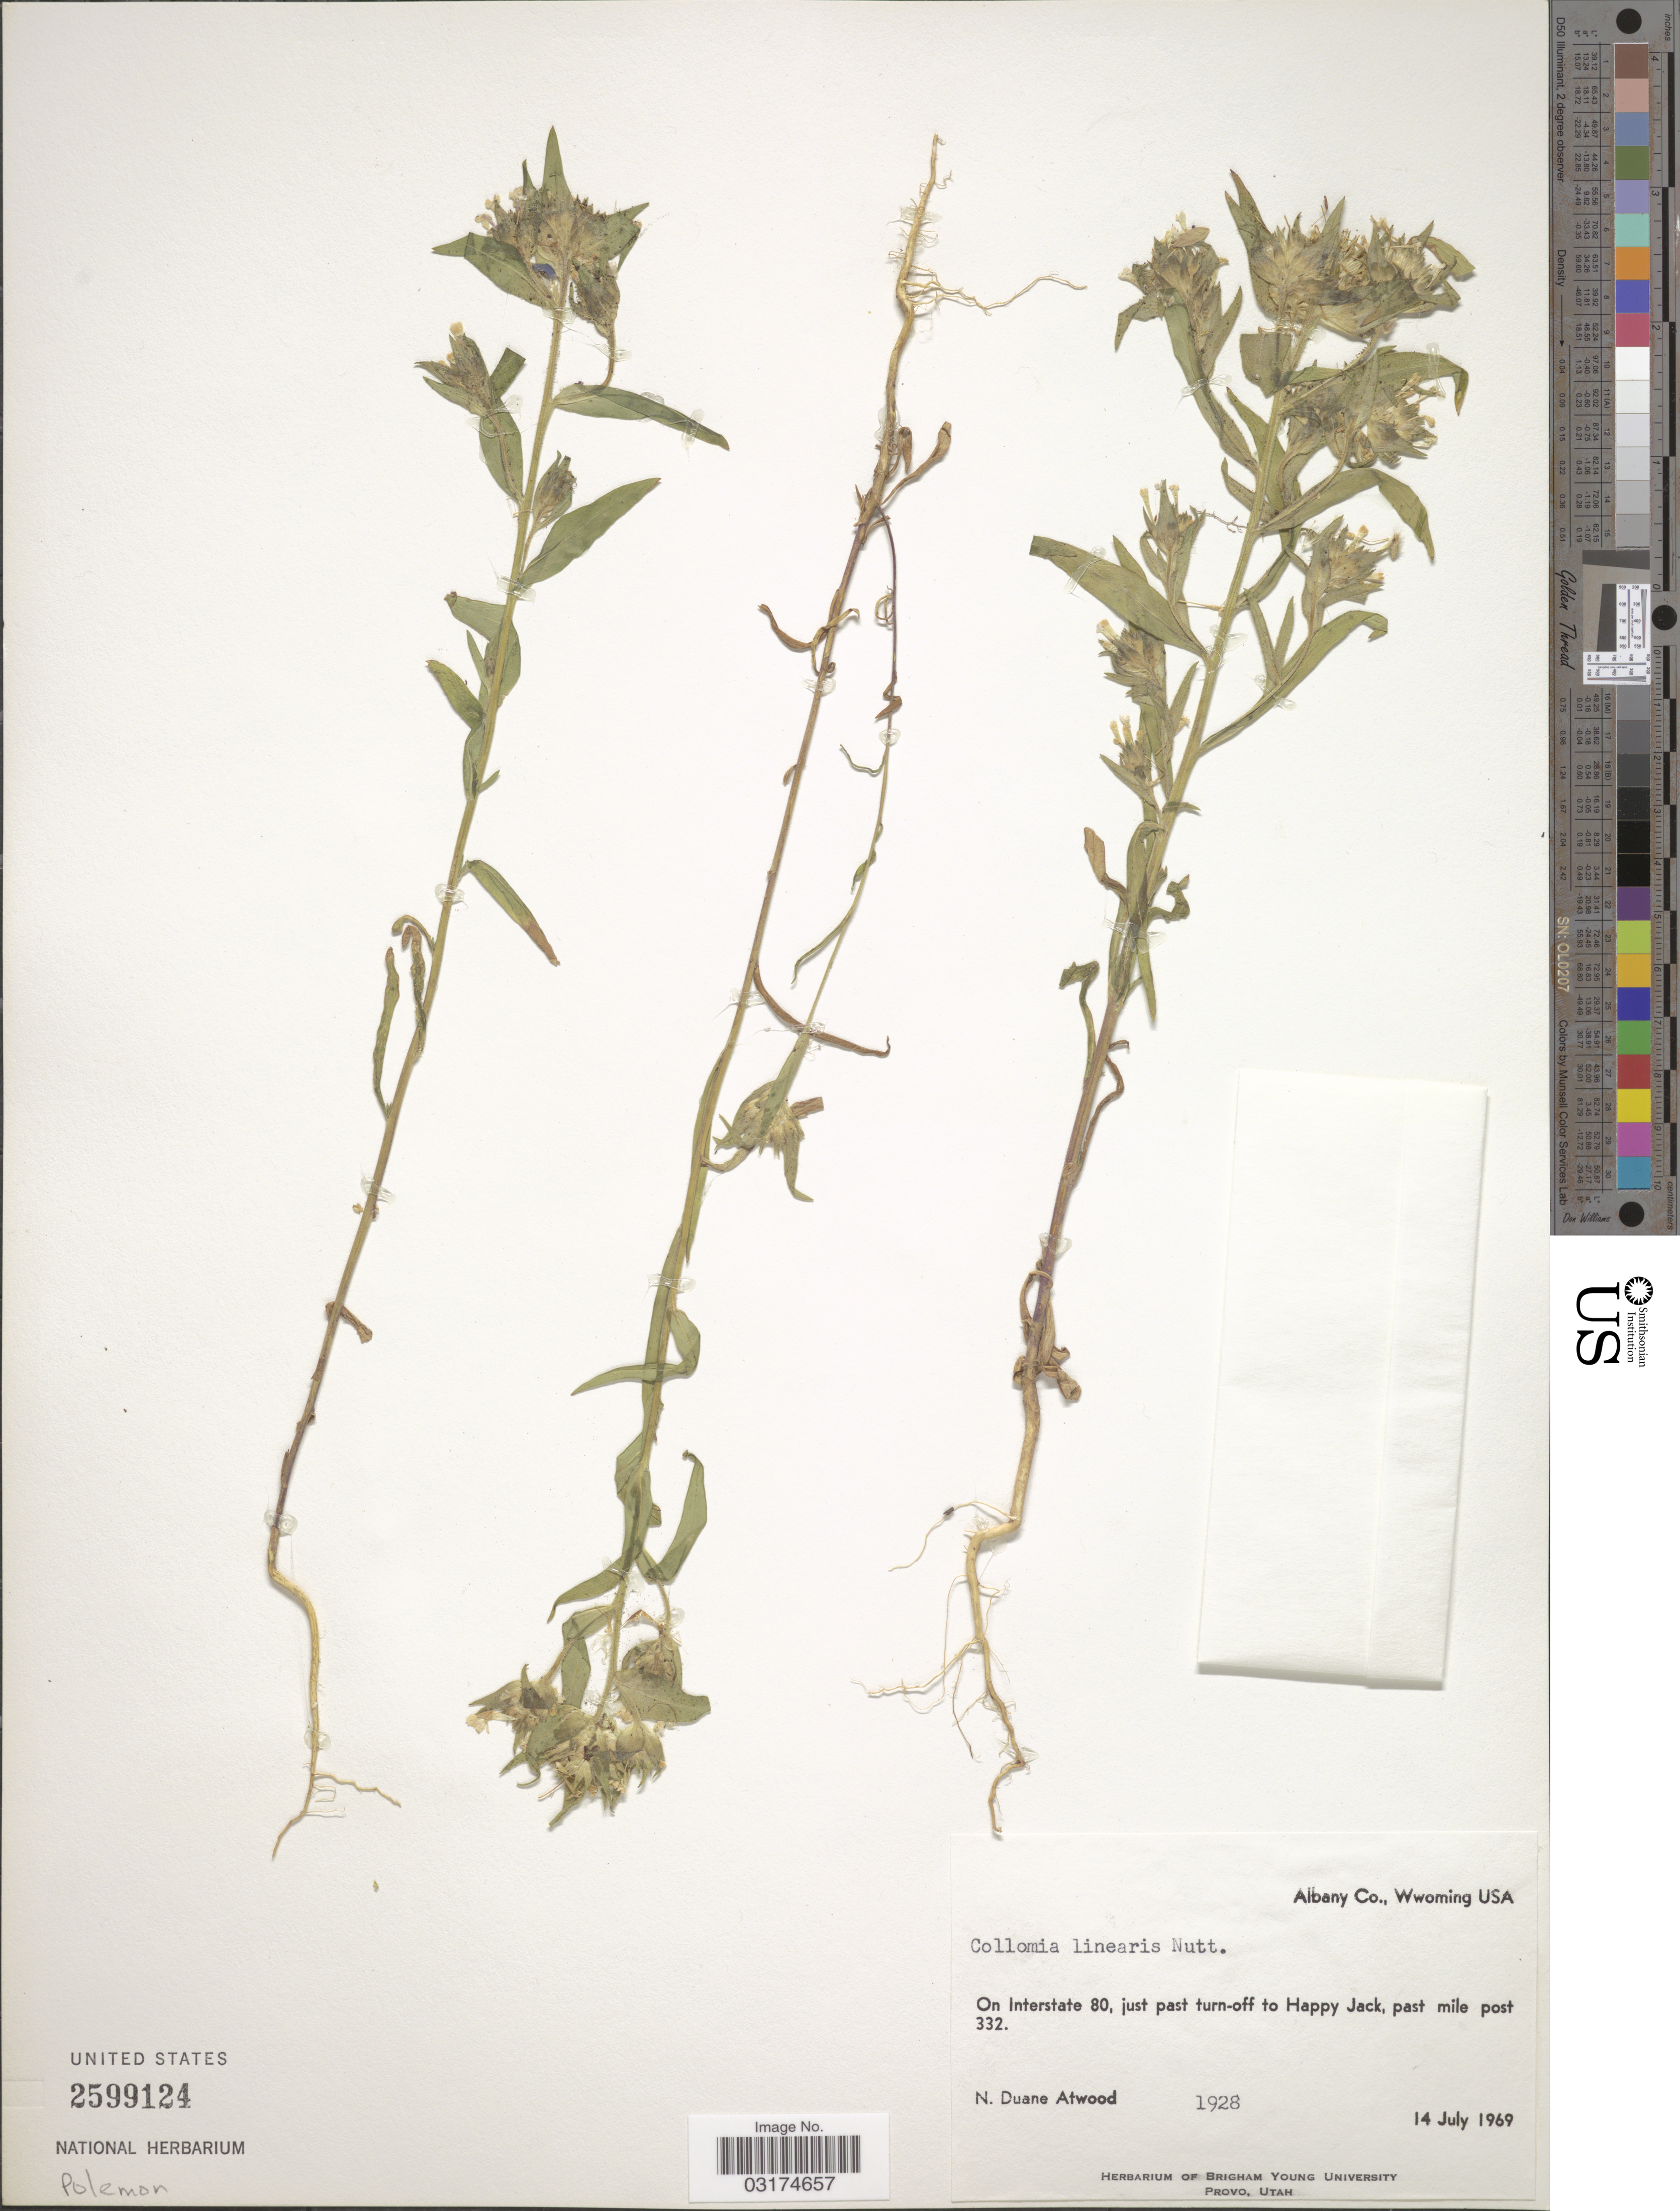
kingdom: Plantae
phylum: Tracheophyta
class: Magnoliopsida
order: Ericales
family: Polemoniaceae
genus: Collomia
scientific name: Collomia linearis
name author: Nutt.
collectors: N. Atwood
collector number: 1928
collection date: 1969-07-14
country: United States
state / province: Wyoming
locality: On Interstate 80, just past turn-off to Happy Jack, past mile post 332. Albany Co.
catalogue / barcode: US 2599124